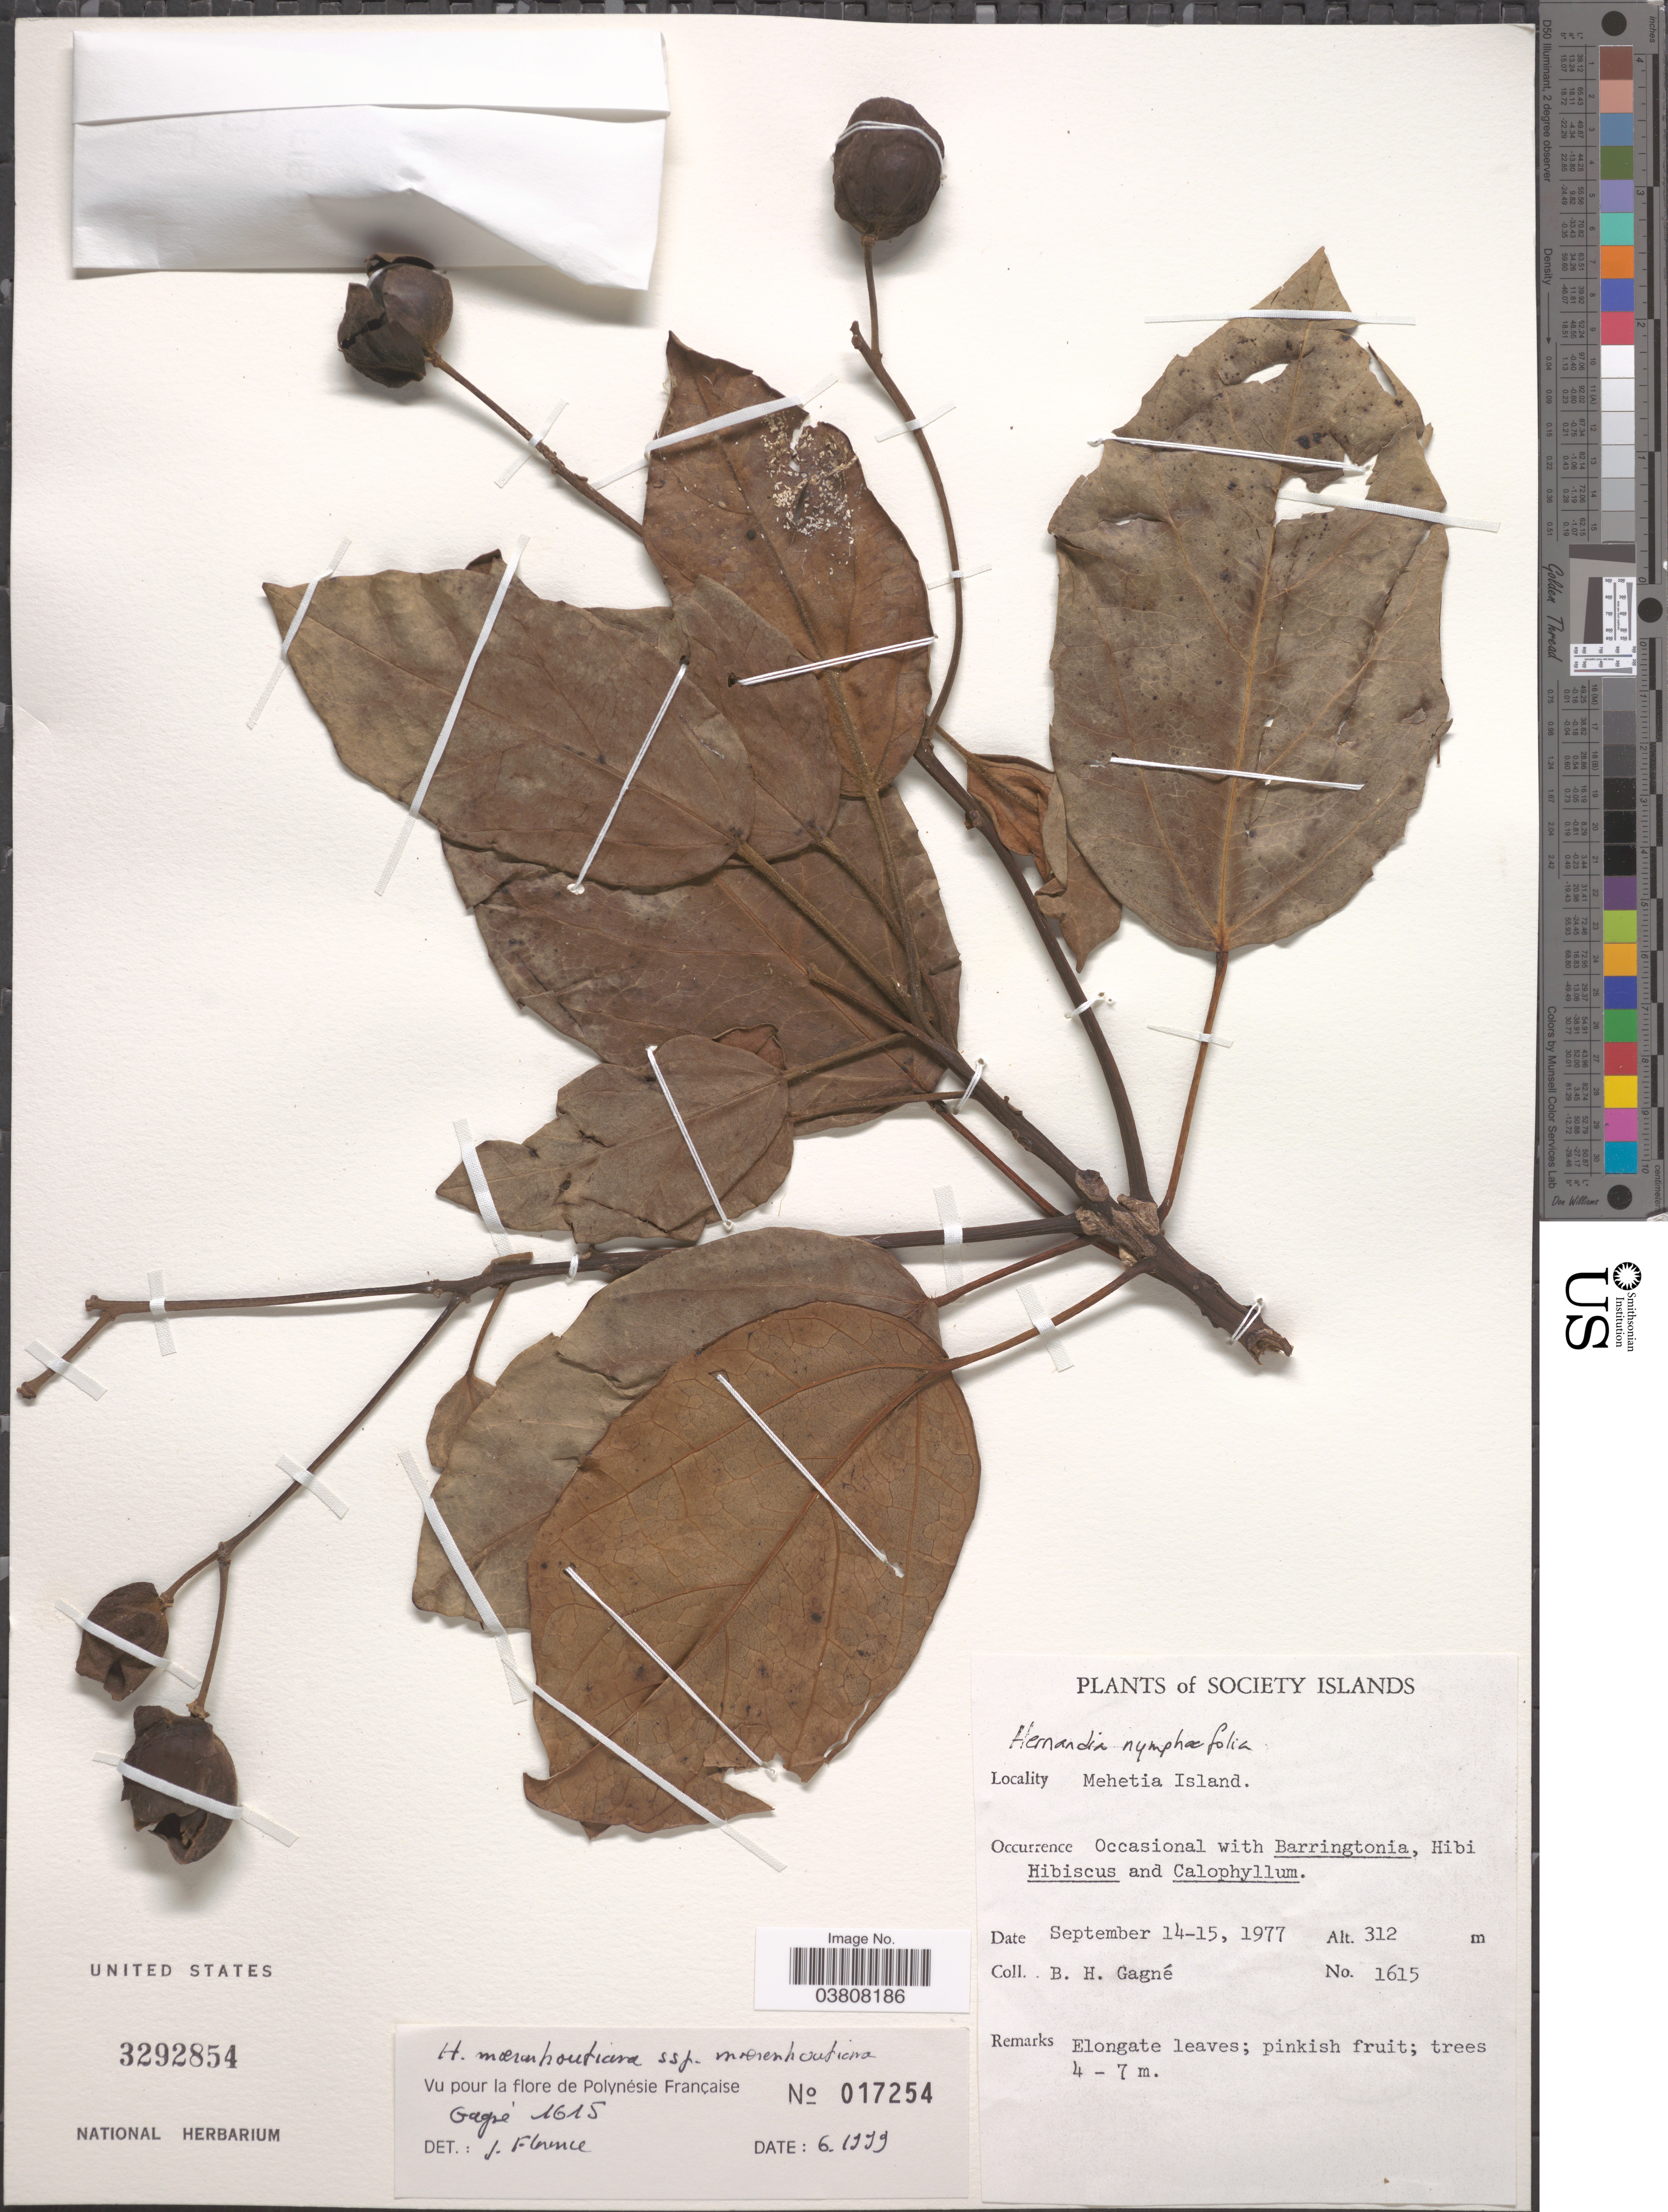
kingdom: Plantae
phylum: Tracheophyta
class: Magnoliopsida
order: Laurales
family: Hernandiaceae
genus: Hernandia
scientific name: Hernandia moerenhoutiana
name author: Guill.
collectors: B. H. Gagné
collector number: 1615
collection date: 1977-09-14/1977-09-15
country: French Polynesia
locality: Society Islands. Mehetia Island.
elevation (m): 312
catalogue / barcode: US 3292854